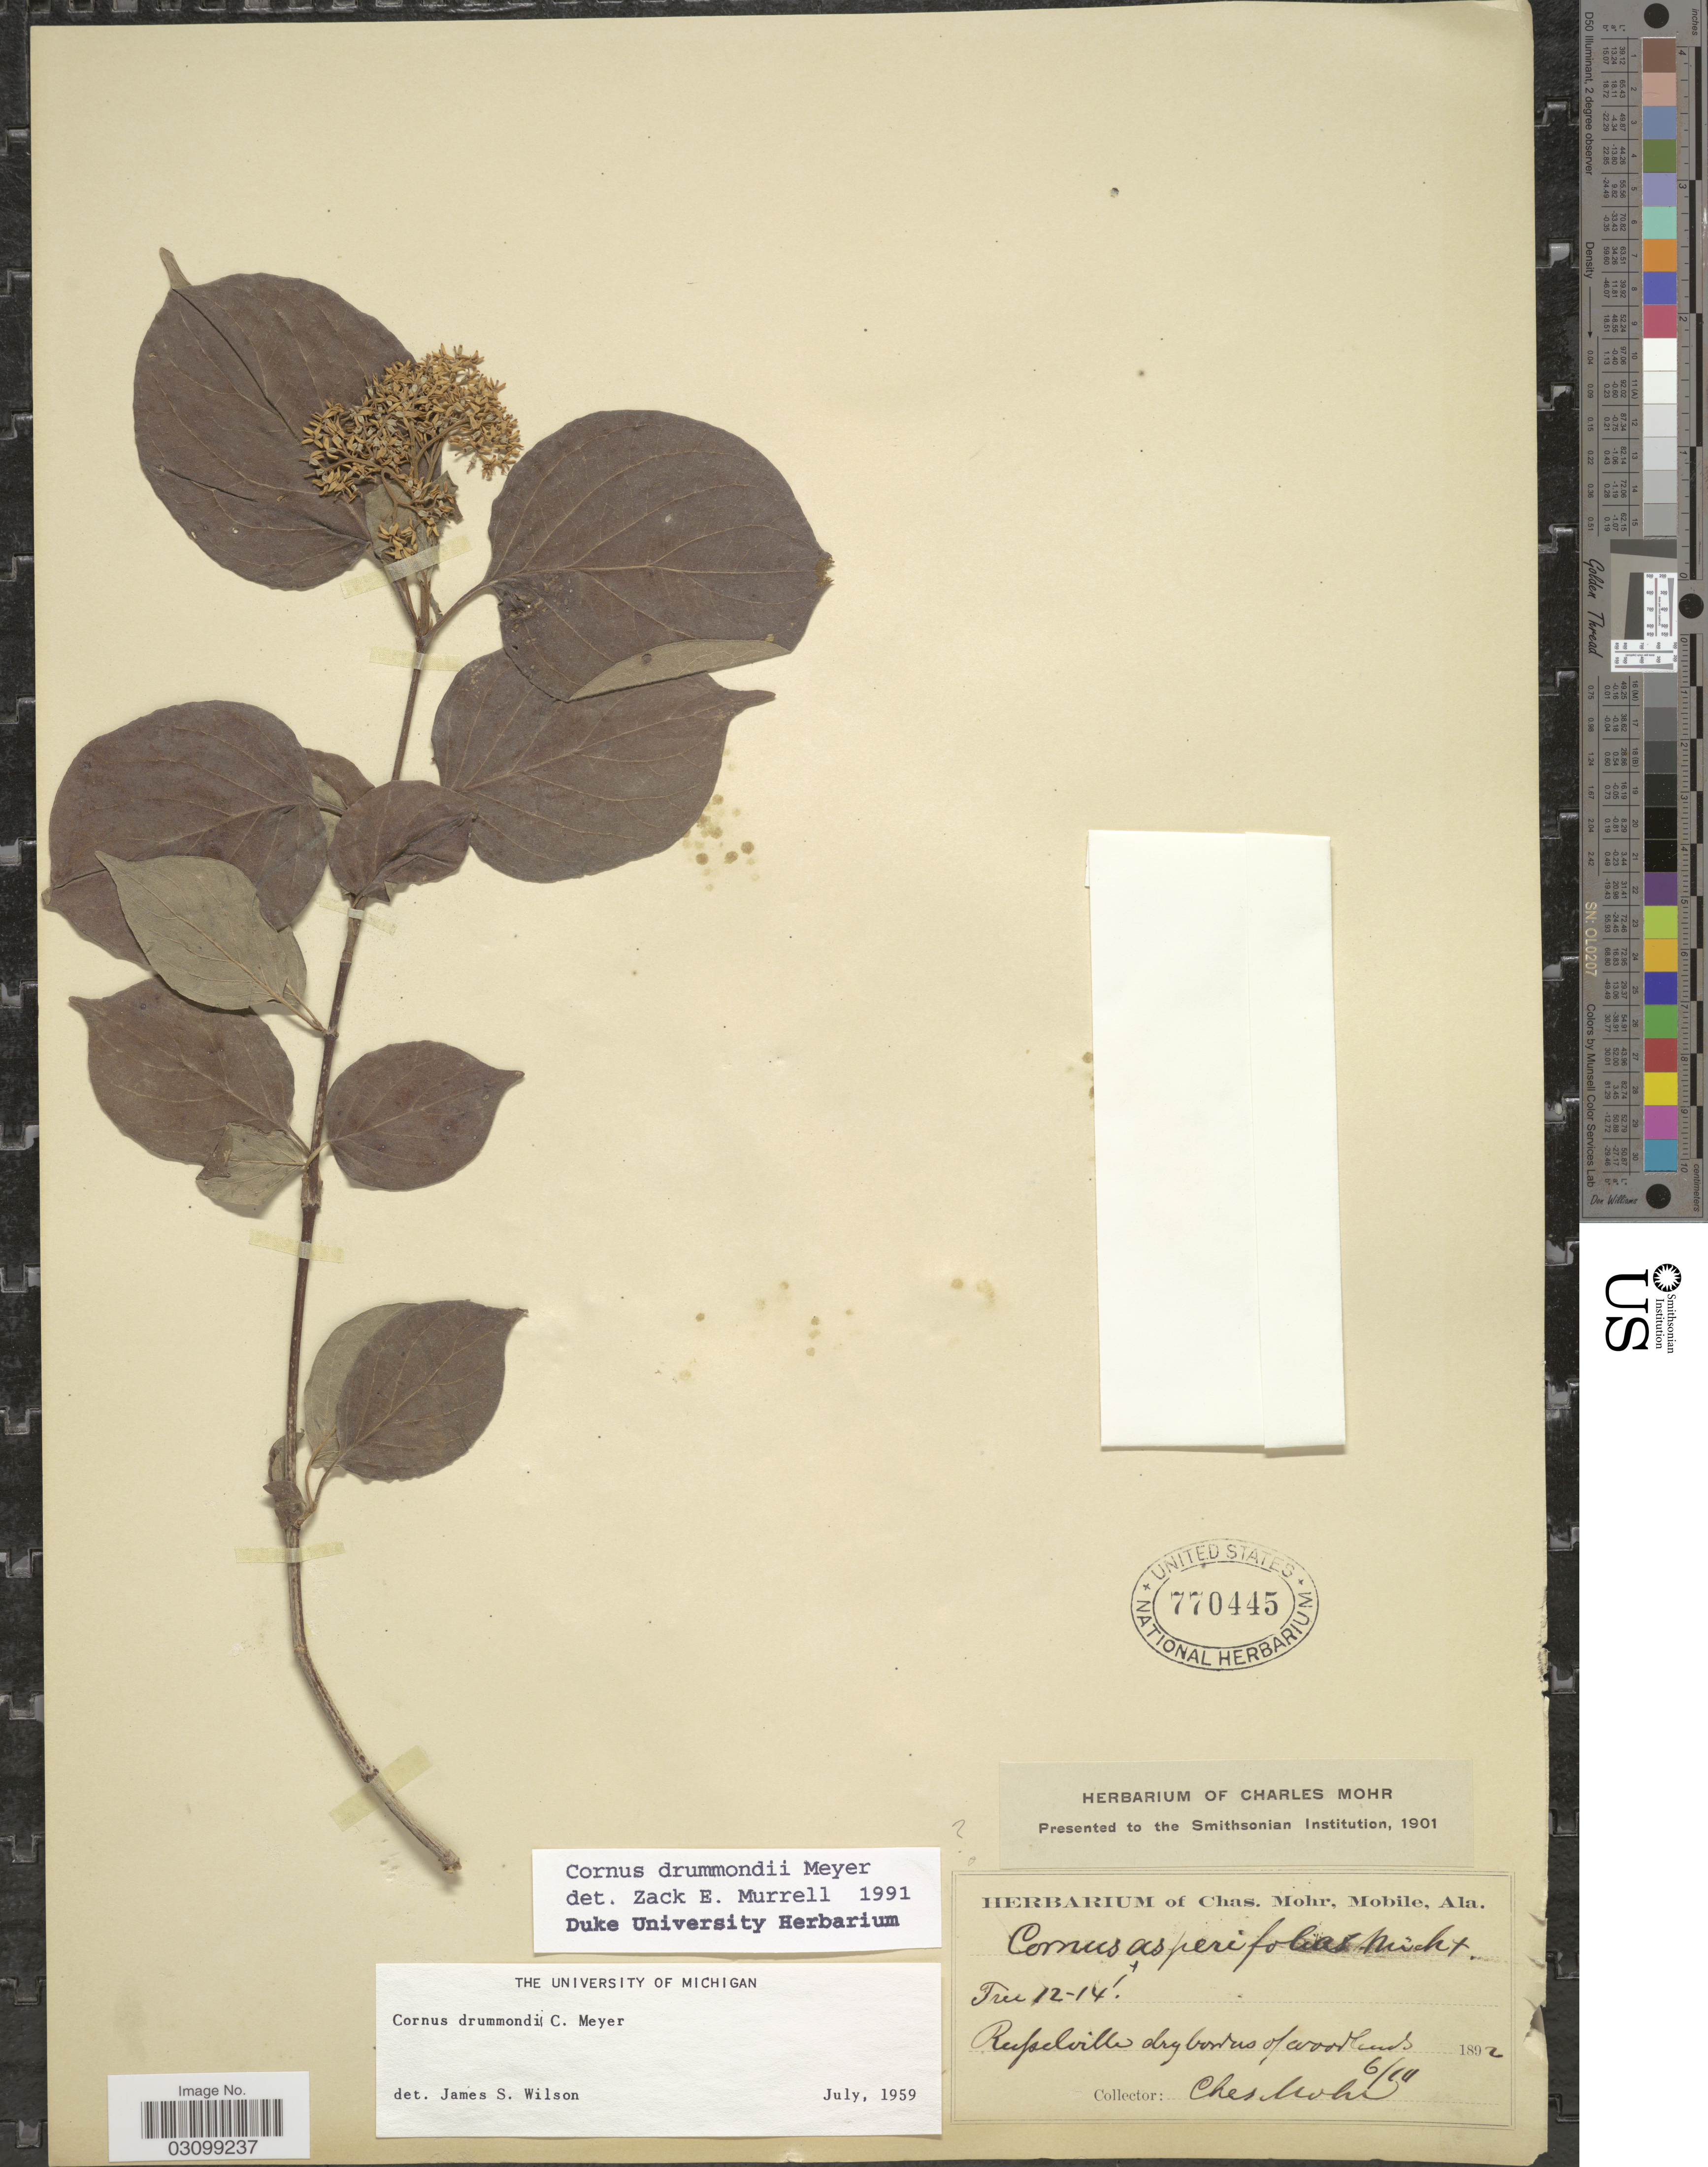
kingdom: Plantae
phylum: Tracheophyta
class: Magnoliopsida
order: Cornales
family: Cornaceae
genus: Cornus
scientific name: Cornus drummondii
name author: C.A. Mey.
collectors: Mohr, C. T. (herbarium)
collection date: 1892-06-14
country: United States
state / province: Alabama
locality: Rupelville dry borders of woodlands.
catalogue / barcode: US 770445